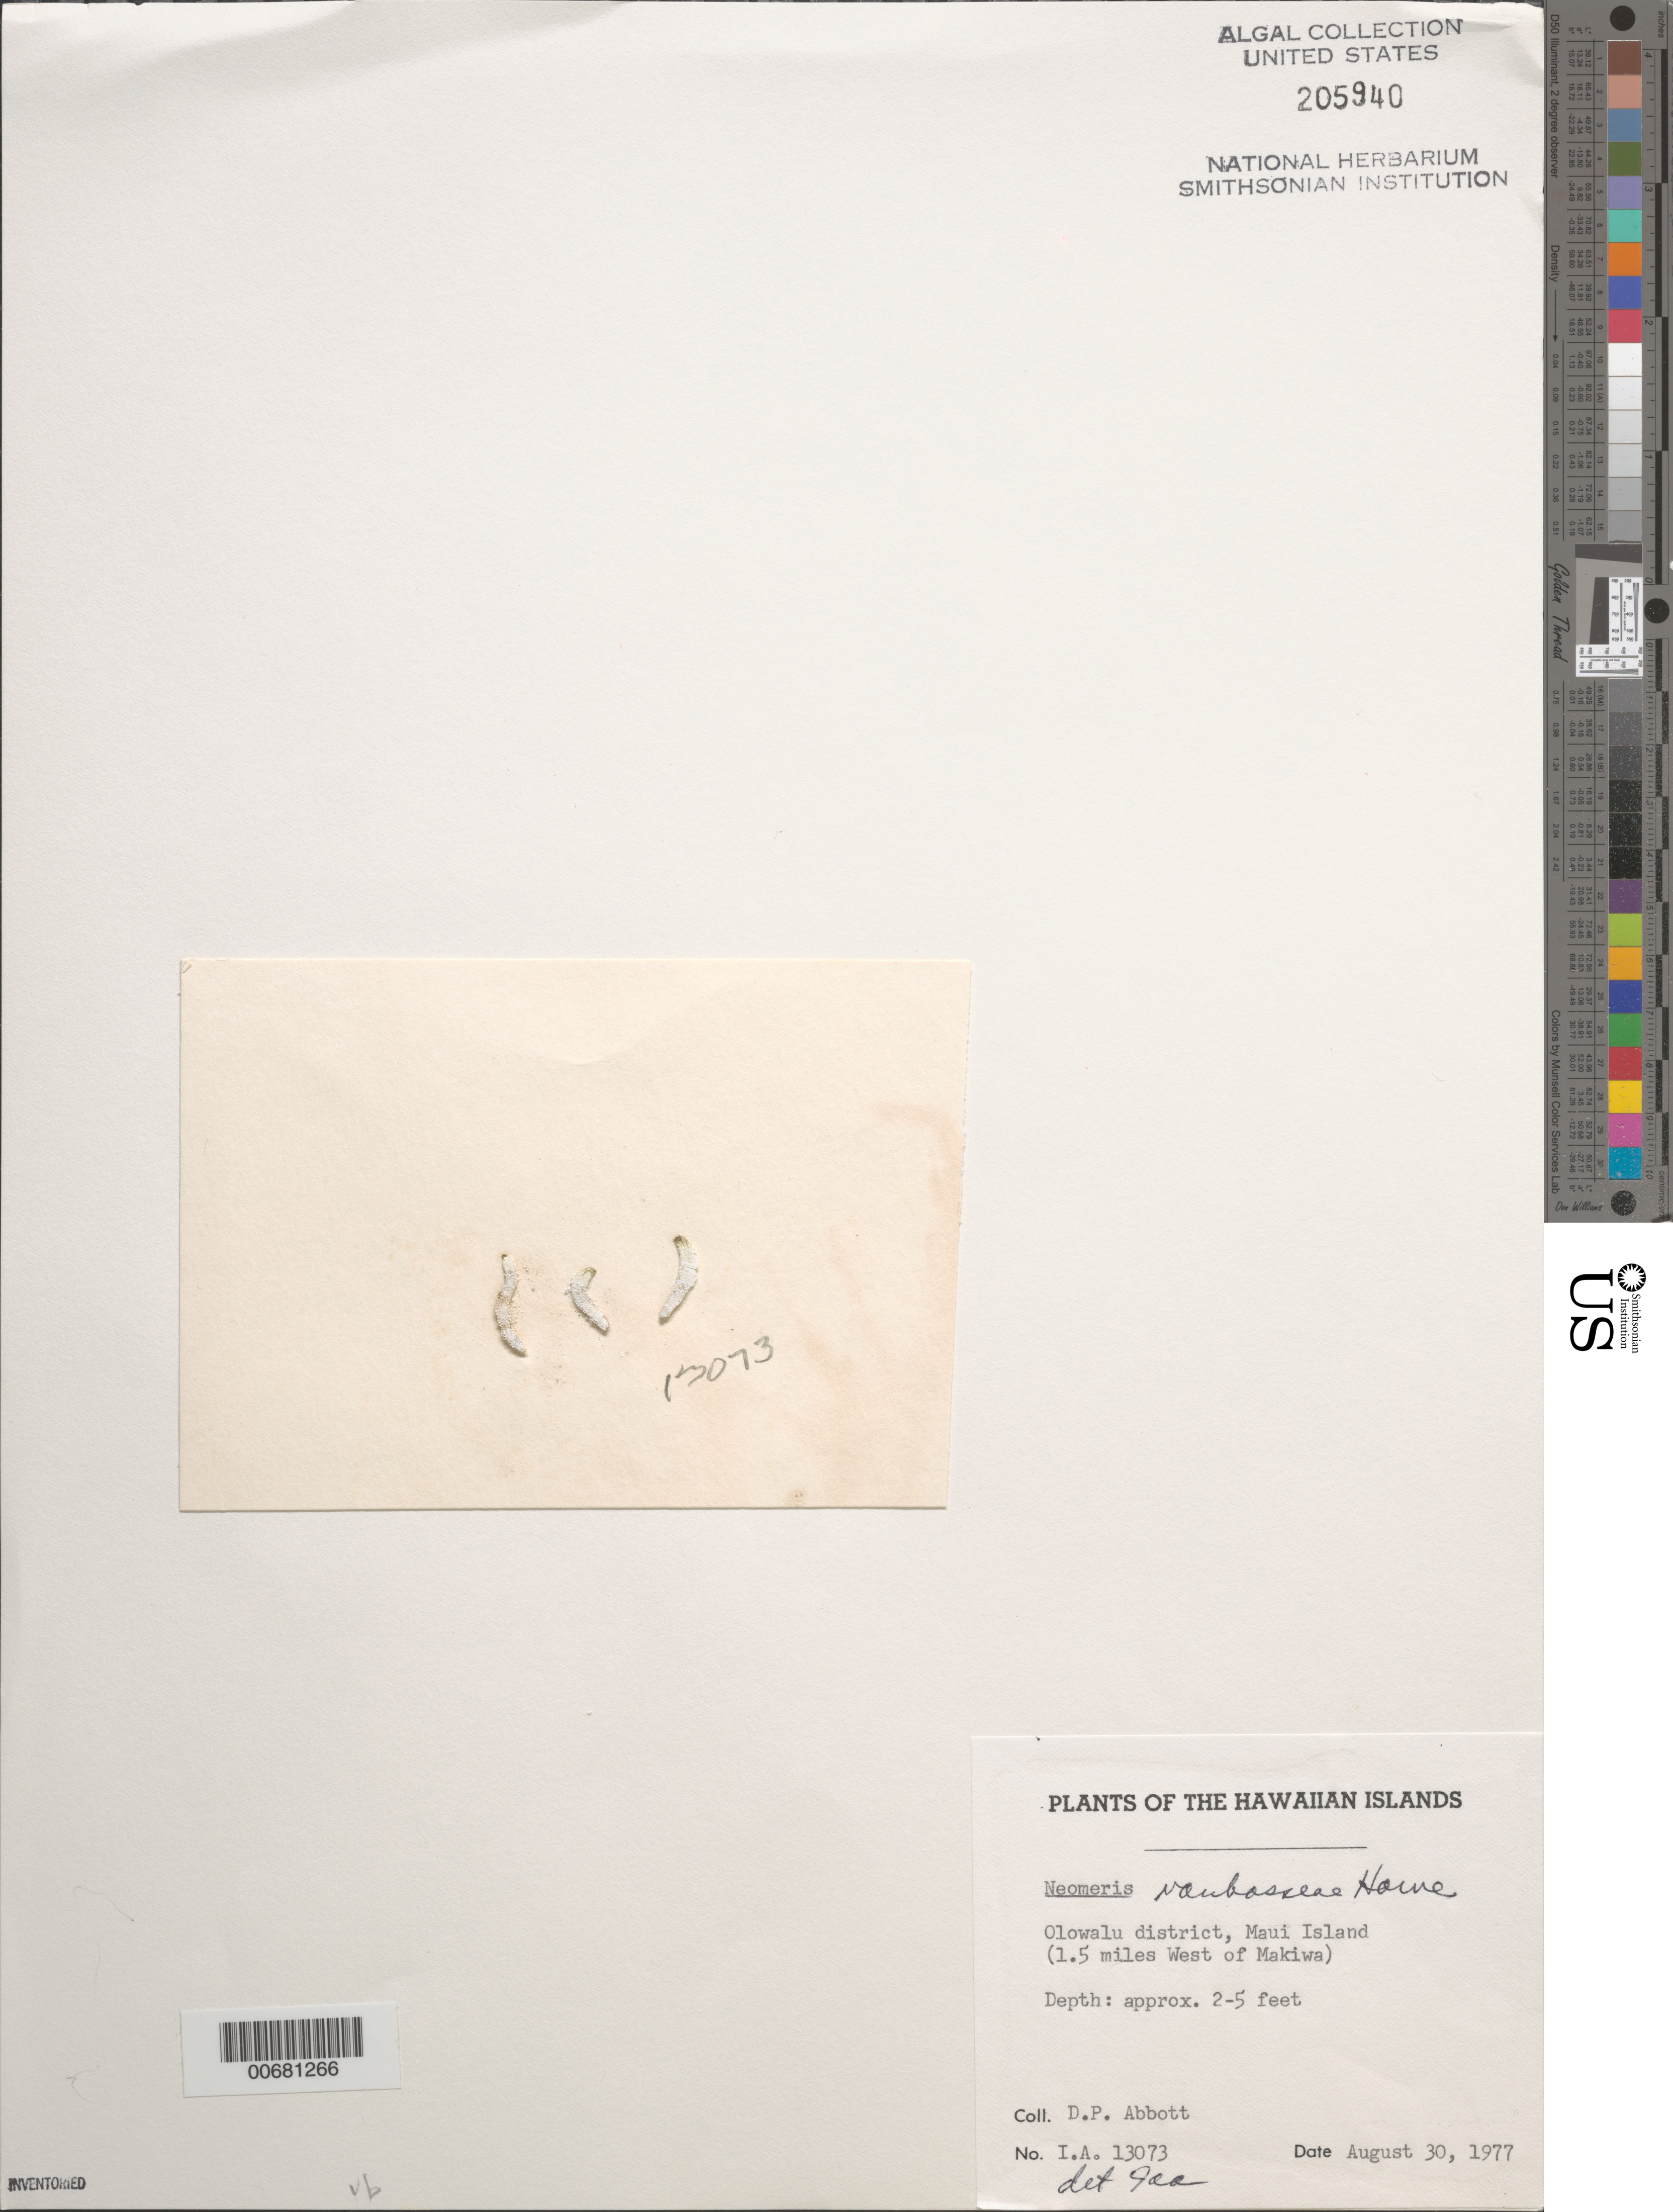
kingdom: Plantae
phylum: Chlorophyta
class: Ulvophyceae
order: Dasycladales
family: Dasycladaceae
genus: Neomeris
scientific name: Neomeris vanbosseae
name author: M. Howe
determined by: Abbott, Isabella A.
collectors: D. P. Abbott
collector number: IAA 13073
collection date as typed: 30 Aug 1977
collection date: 1977-08-30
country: United States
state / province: Hawaii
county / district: Maui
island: Maui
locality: Olowalu District, 1.5 miles west of Makiwa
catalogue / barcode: US 205940